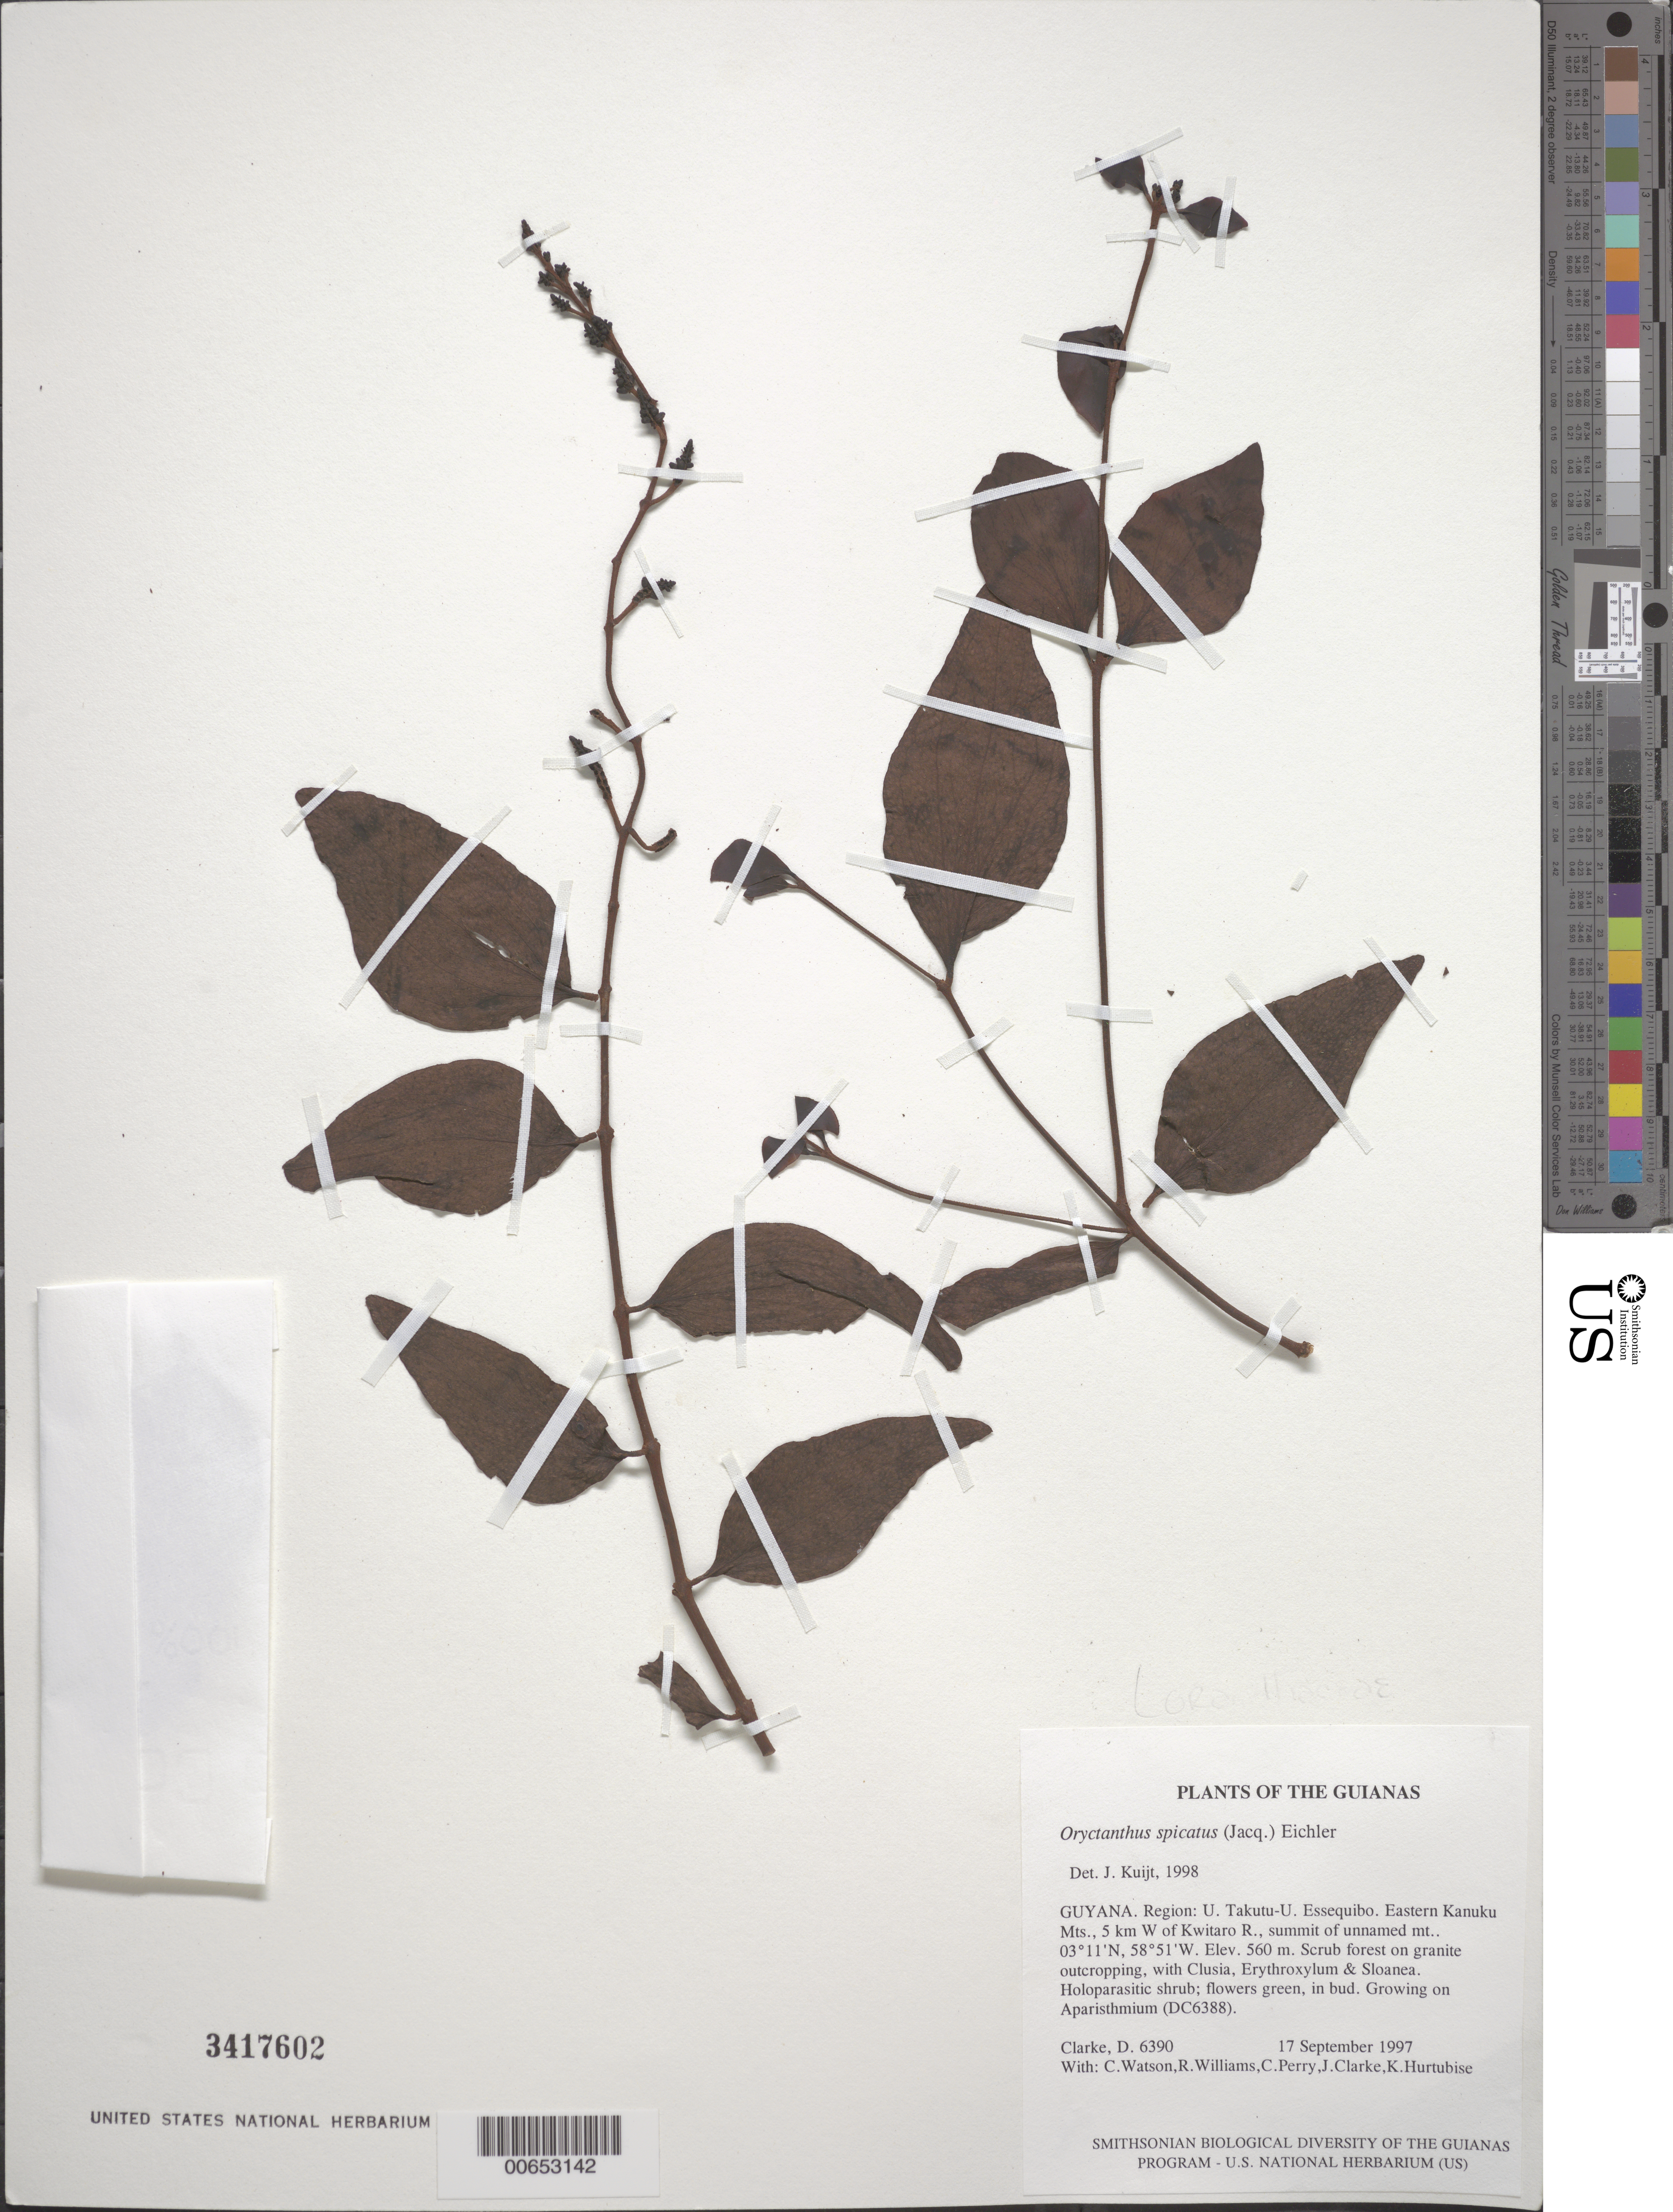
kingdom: Plantae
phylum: Tracheophyta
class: Magnoliopsida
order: Santalales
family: Loranthaceae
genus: Oryctanthus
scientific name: Oryctanthus spicatus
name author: (Jacq.) Eichler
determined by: Kuijt, Job, (CANADA)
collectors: H. D. Clarke, C. Watson, R. Williams, C. Perry, J. Clarke & K. Hurtubise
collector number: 6390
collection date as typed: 17 September 1997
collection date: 1997-09-17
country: Guyana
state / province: U. Takutu-U. Essequibo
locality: Eastern Kanuku Mts., 5 km W of Kwitaro R., summit of unnamed mt.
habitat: Scrub forest on granite outcropping, with Clusia, Erythroxylum & Sloanea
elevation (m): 560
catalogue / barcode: US 3417602